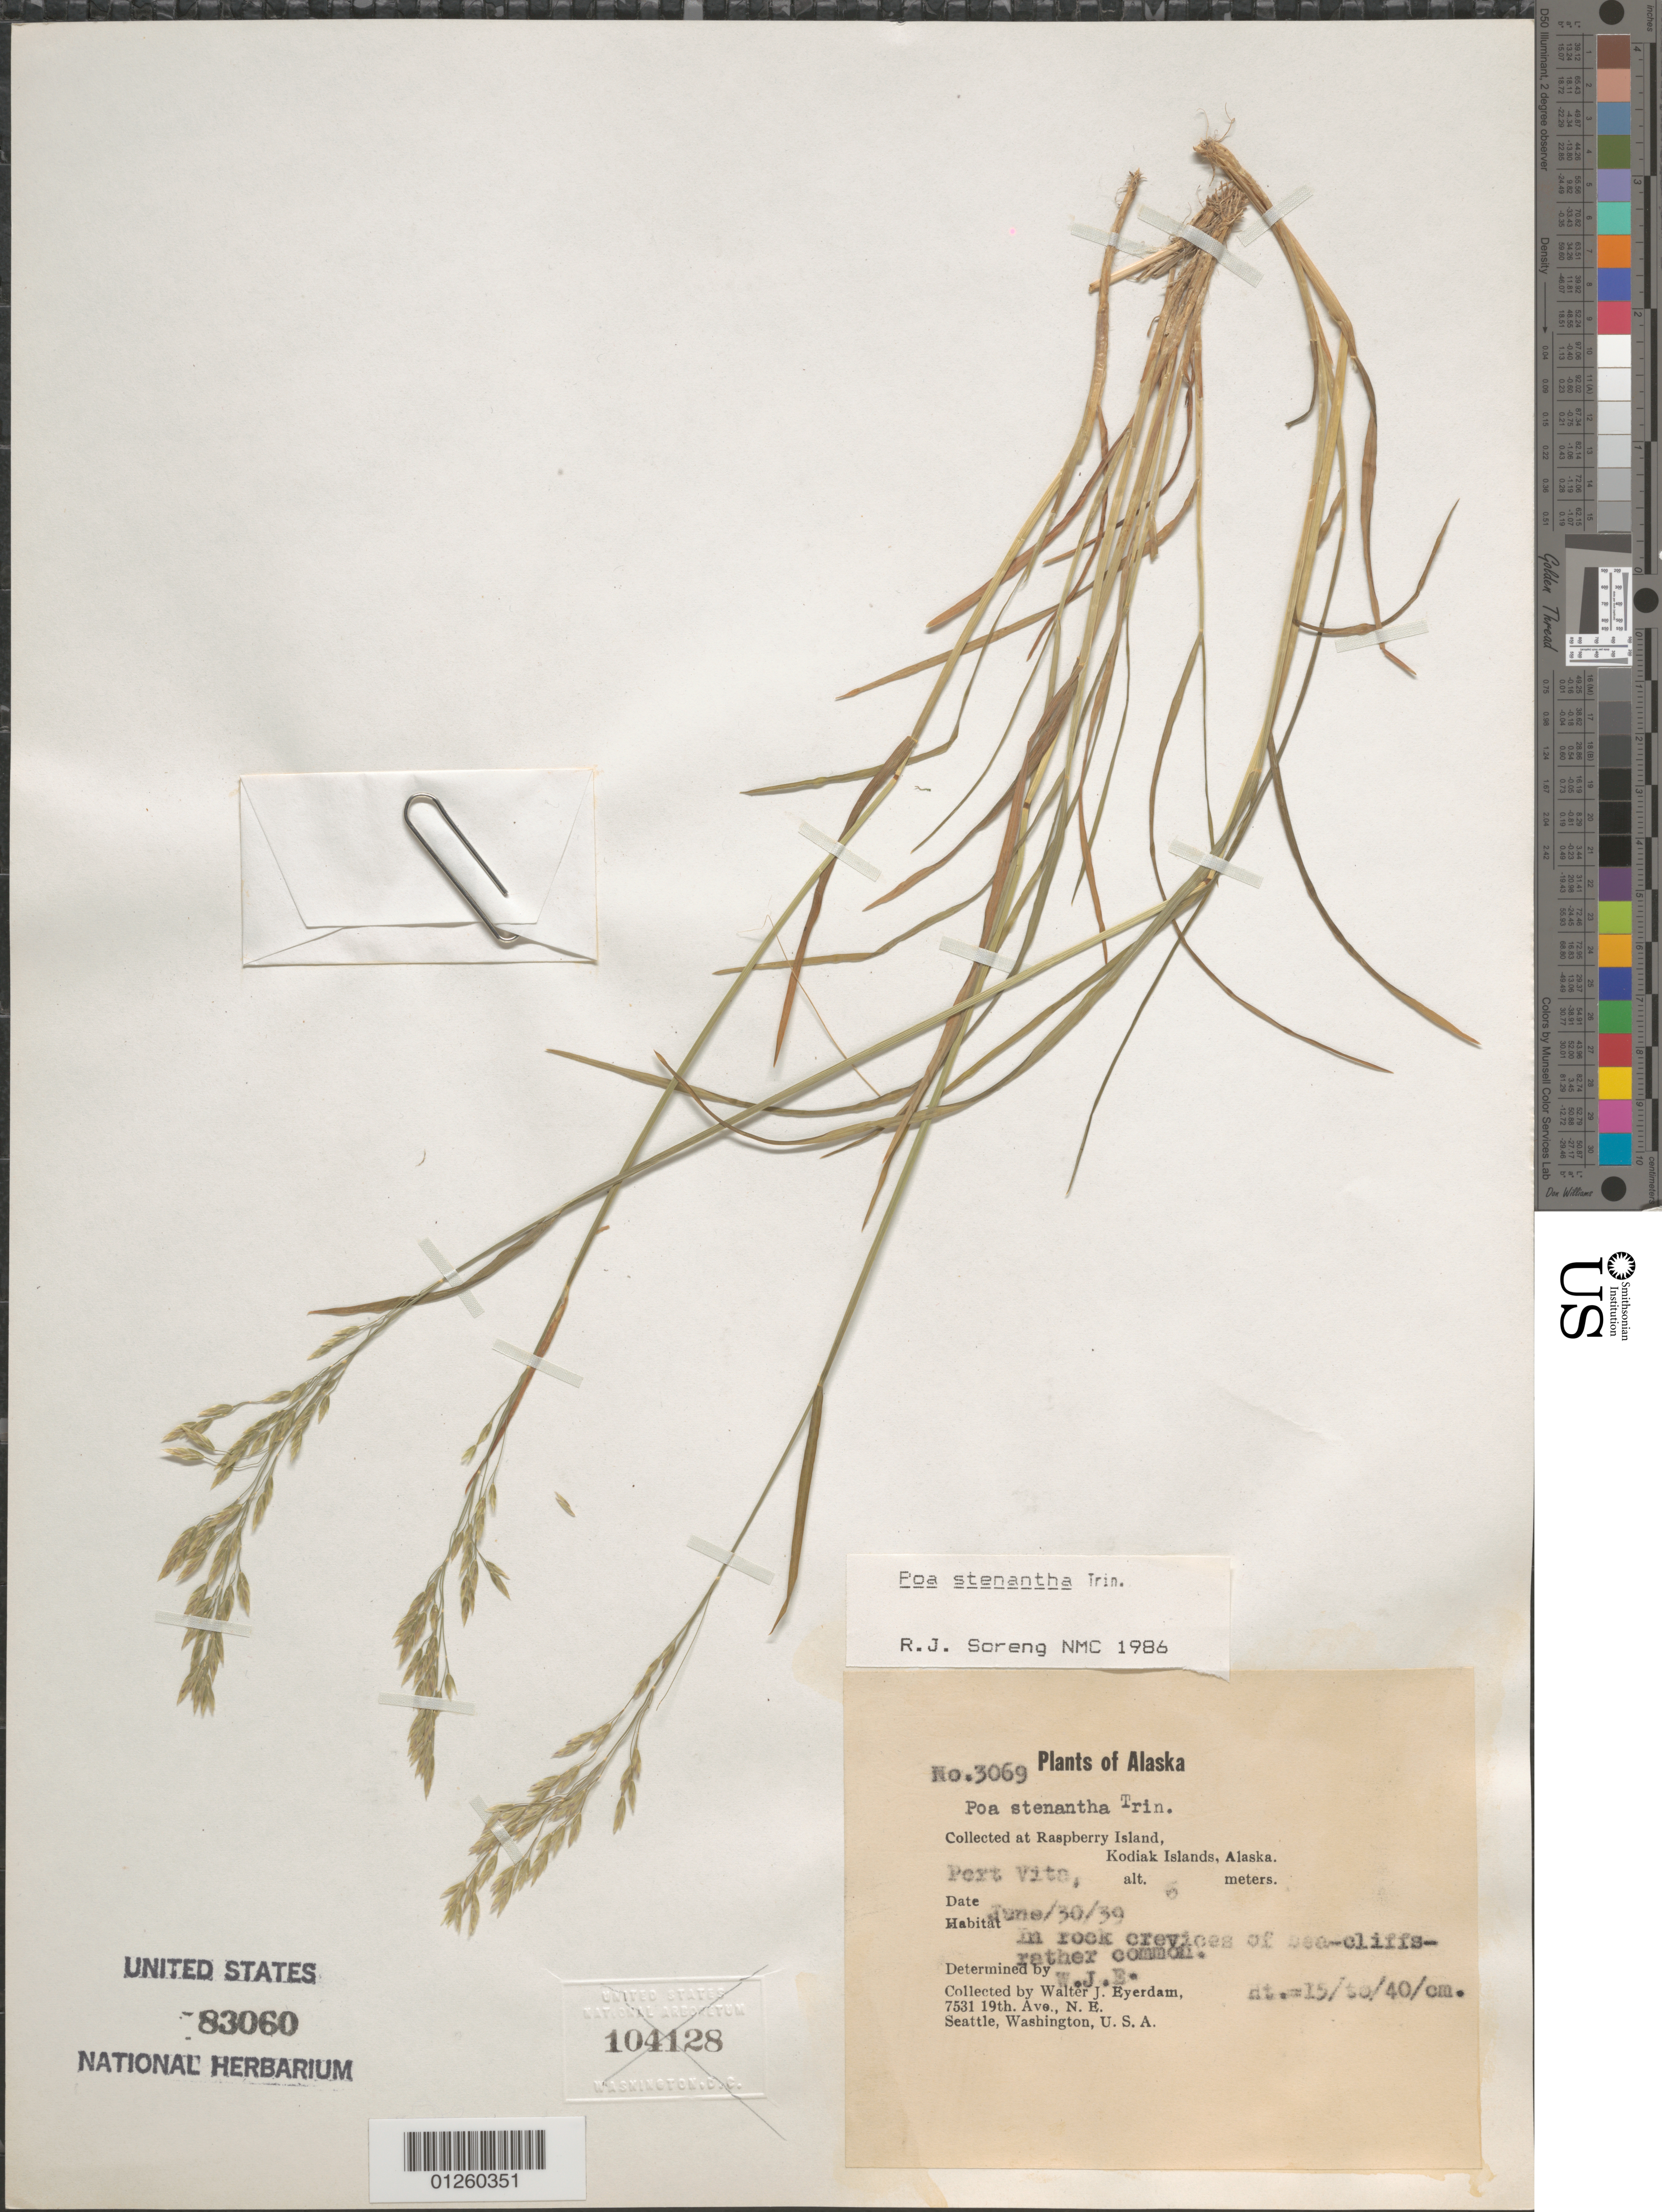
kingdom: Plantae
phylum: Tracheophyta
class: Liliopsida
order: Poales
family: Poaceae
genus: Poa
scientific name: Poa stenantha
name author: Trin.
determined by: Soreng, Robert J., Research Associate (BOT), Smithsonian Institution - National Museum of Natural History (UNITED STATES)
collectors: W. J. Eyerdam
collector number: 3069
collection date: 1939-06-30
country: United States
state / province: Alaska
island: Raspberry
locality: Kodiak Islands, Raspberry Isl., Port Vita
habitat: in rock crevices of sea-cliffs, rather common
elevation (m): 6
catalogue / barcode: US 83060